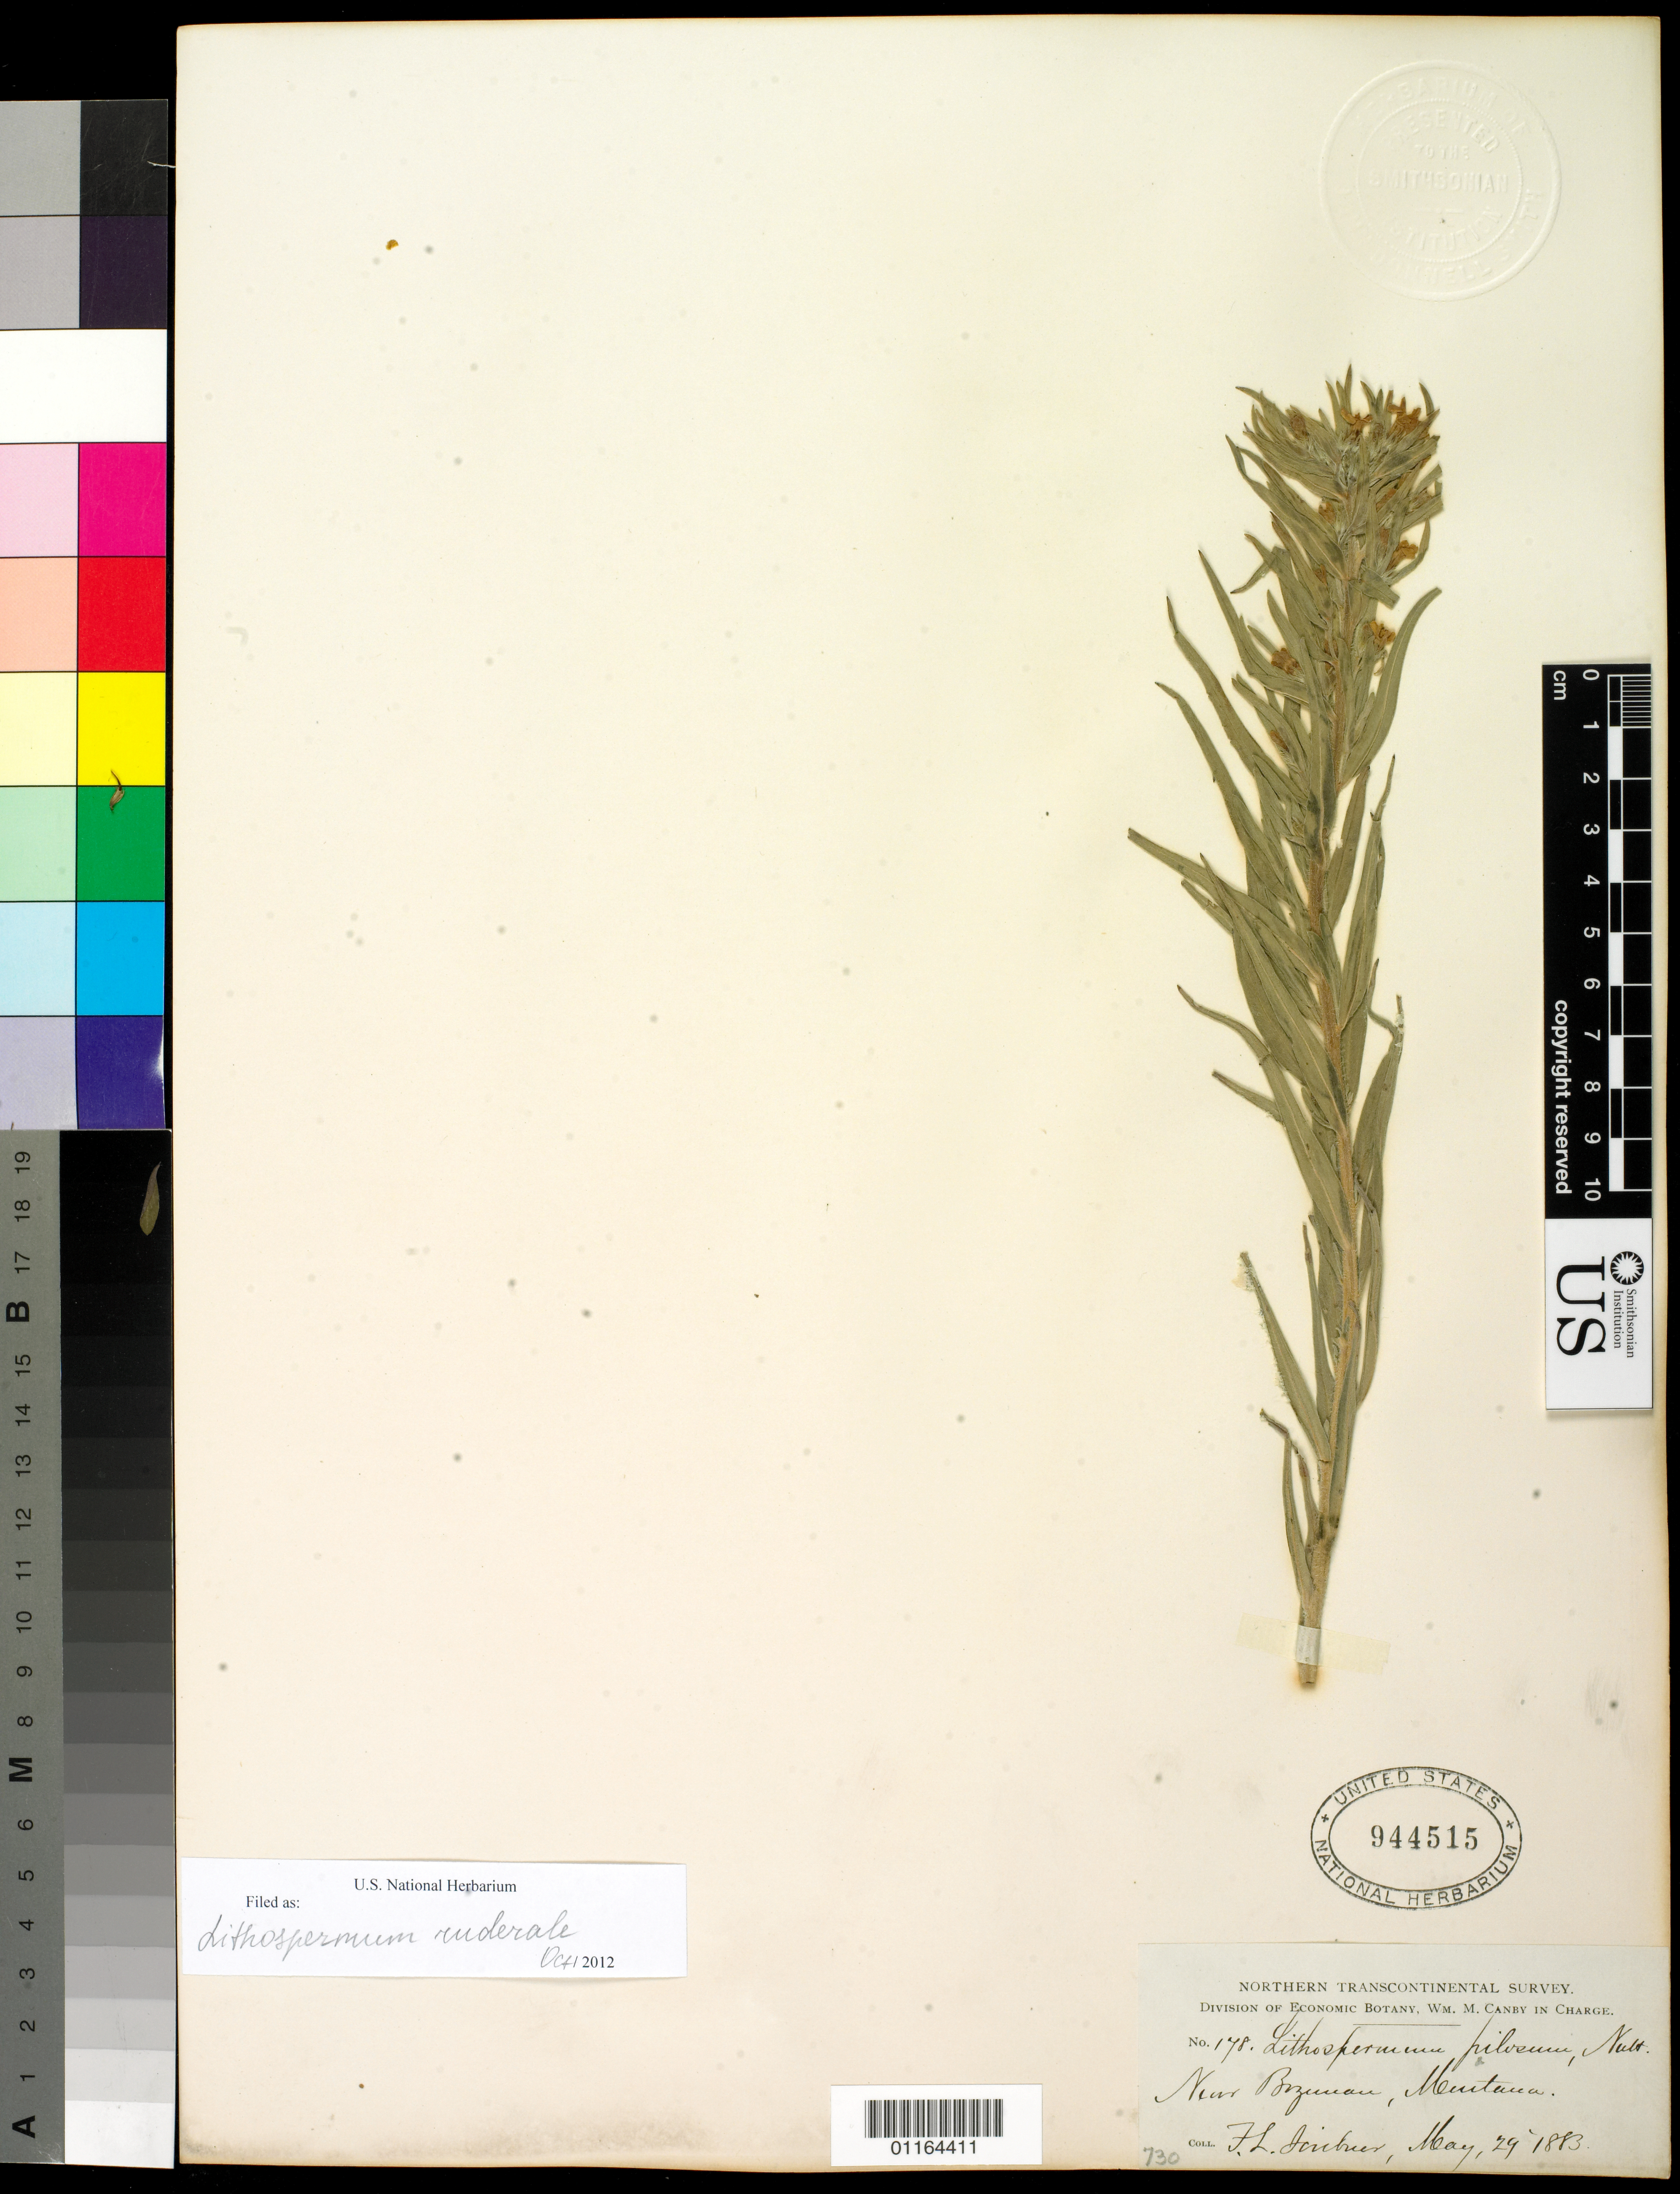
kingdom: Plantae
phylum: Tracheophyta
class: Magnoliopsida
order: Boraginales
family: Boraginaceae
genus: Lithospermum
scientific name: Lithospermum ruderale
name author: Douglas ex Lehm.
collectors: F. L. Scribner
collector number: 178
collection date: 1883-05-29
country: United States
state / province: Montana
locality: near Bozeman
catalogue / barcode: US 944515